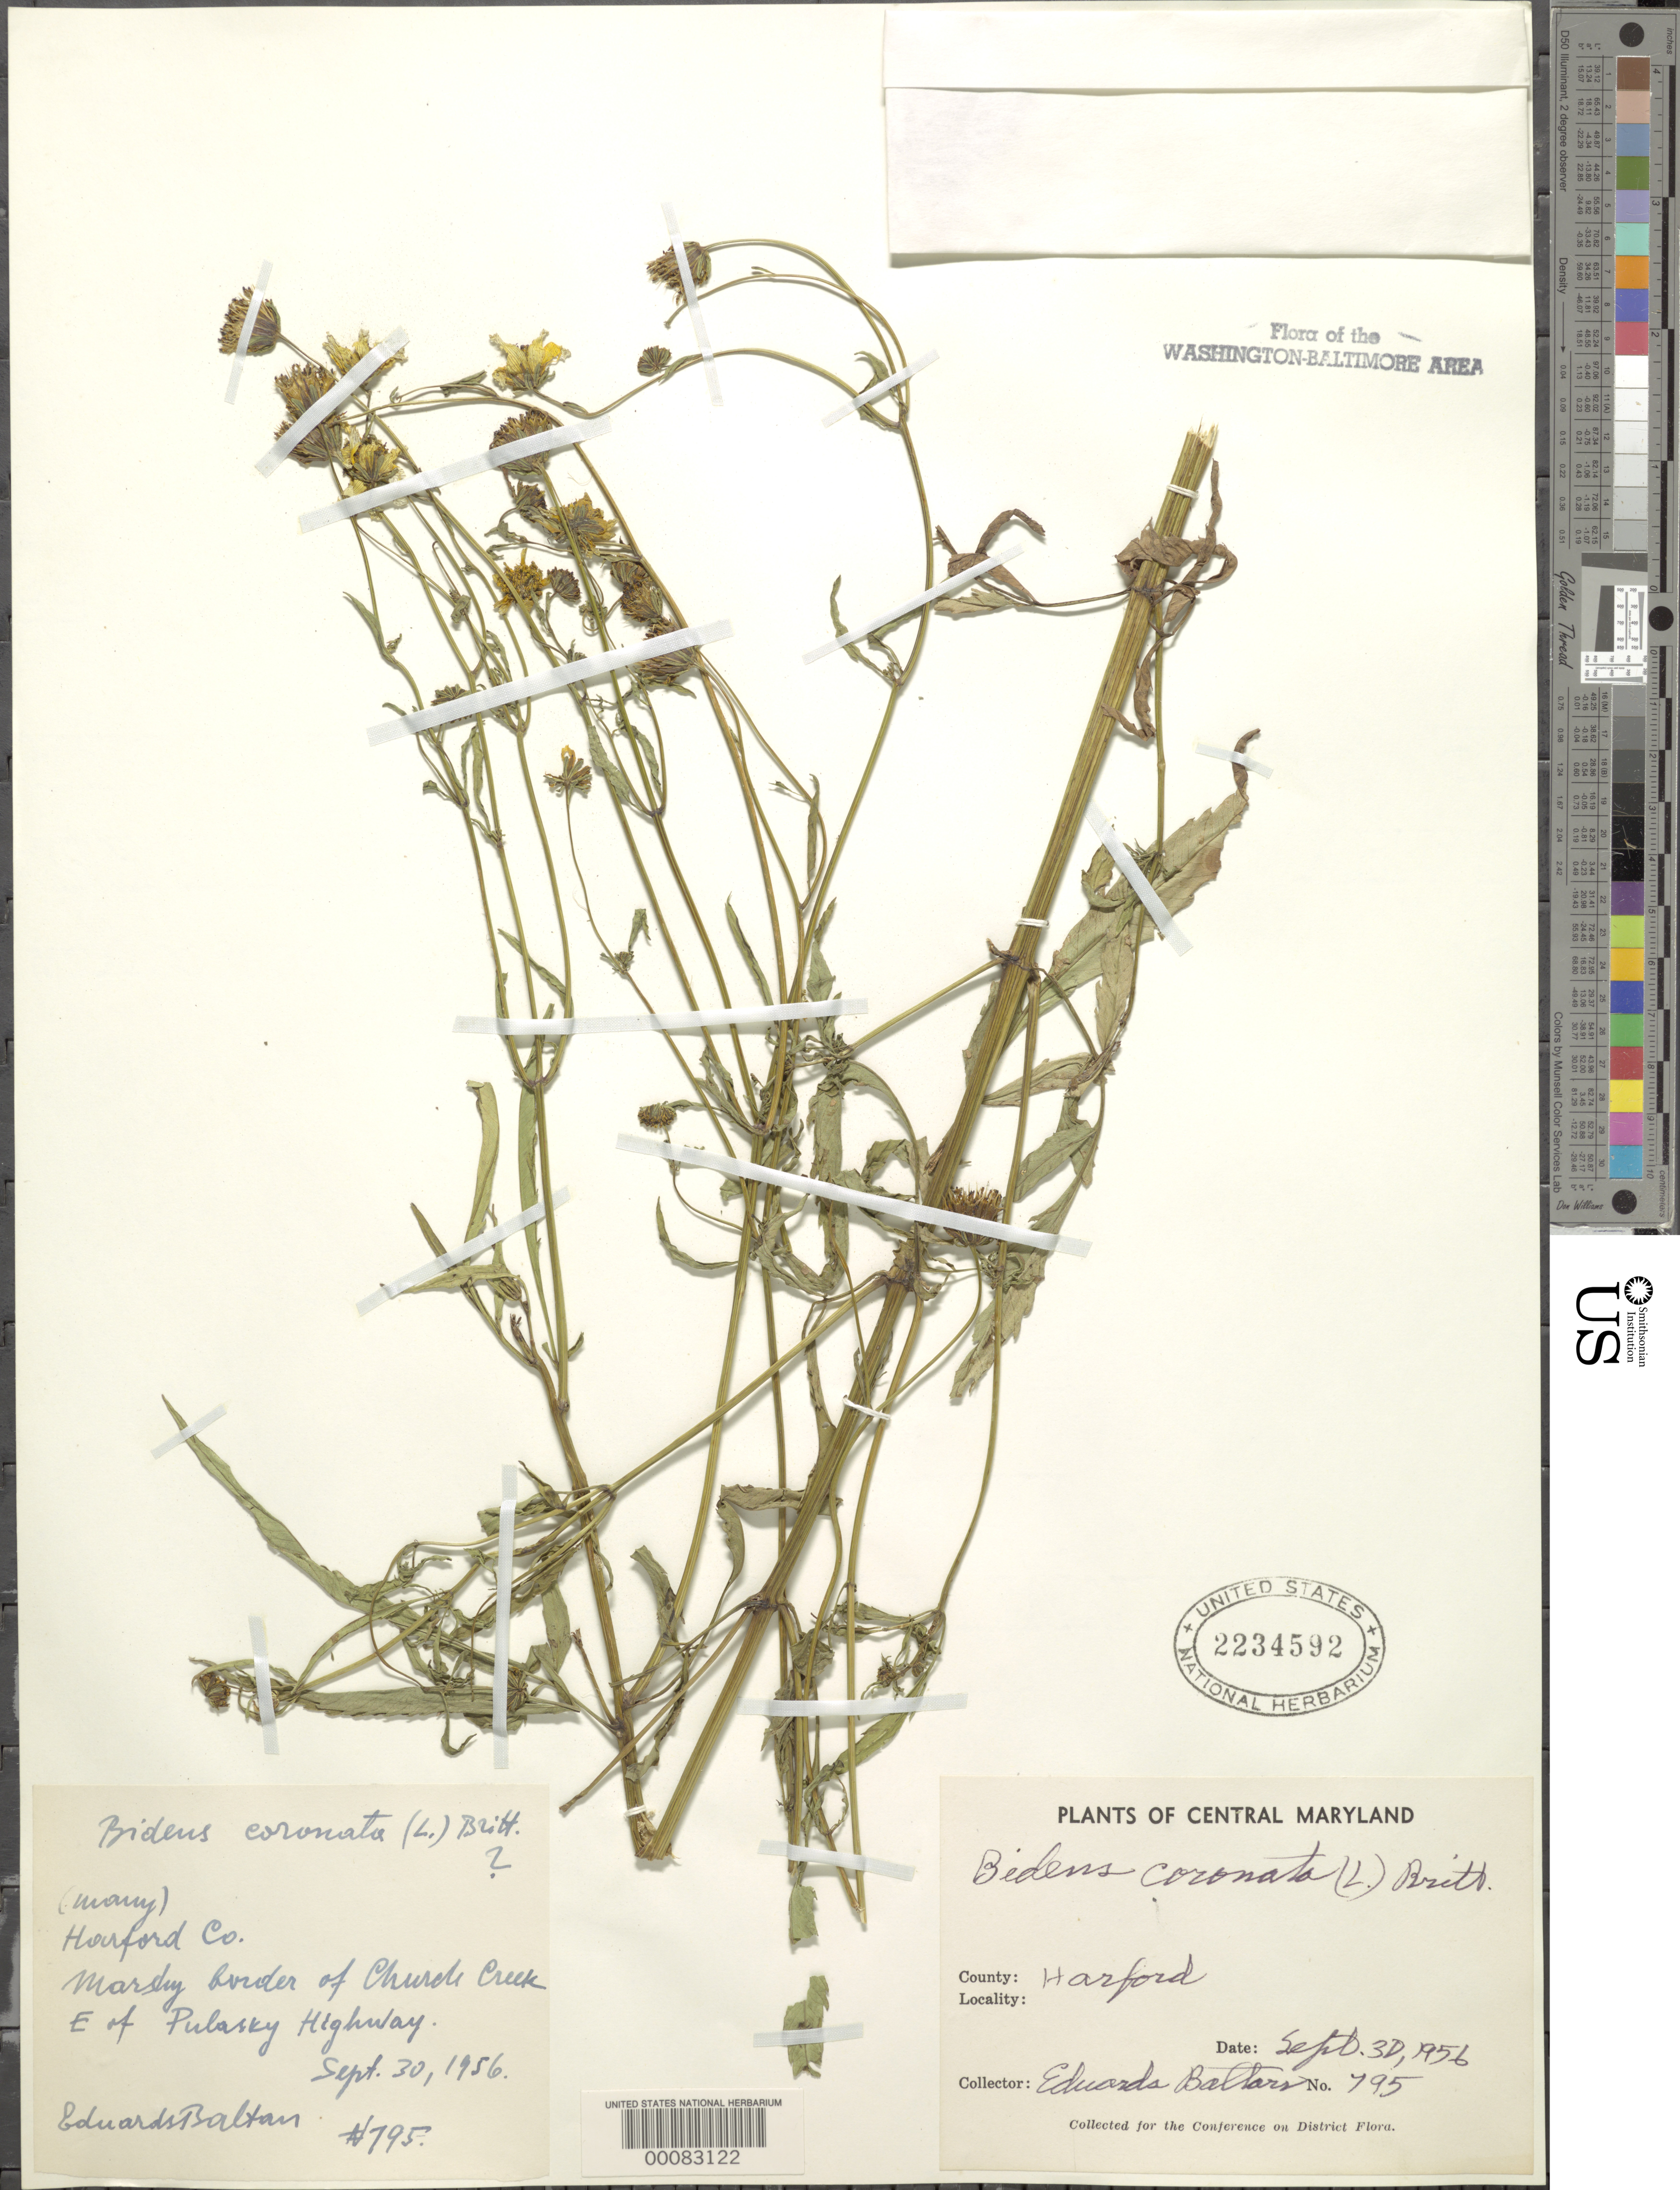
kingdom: Plantae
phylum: Tracheophyta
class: Magnoliopsida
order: Asterales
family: Asteraceae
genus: Bidens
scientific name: Bidens trichosperma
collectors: E. Baltars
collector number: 795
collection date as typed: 30 Sep 1956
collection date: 1956-09-30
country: United States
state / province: Maryland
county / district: Harford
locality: Church Creek east of Pulaxy Highway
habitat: Marshy border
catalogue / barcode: US 2234592